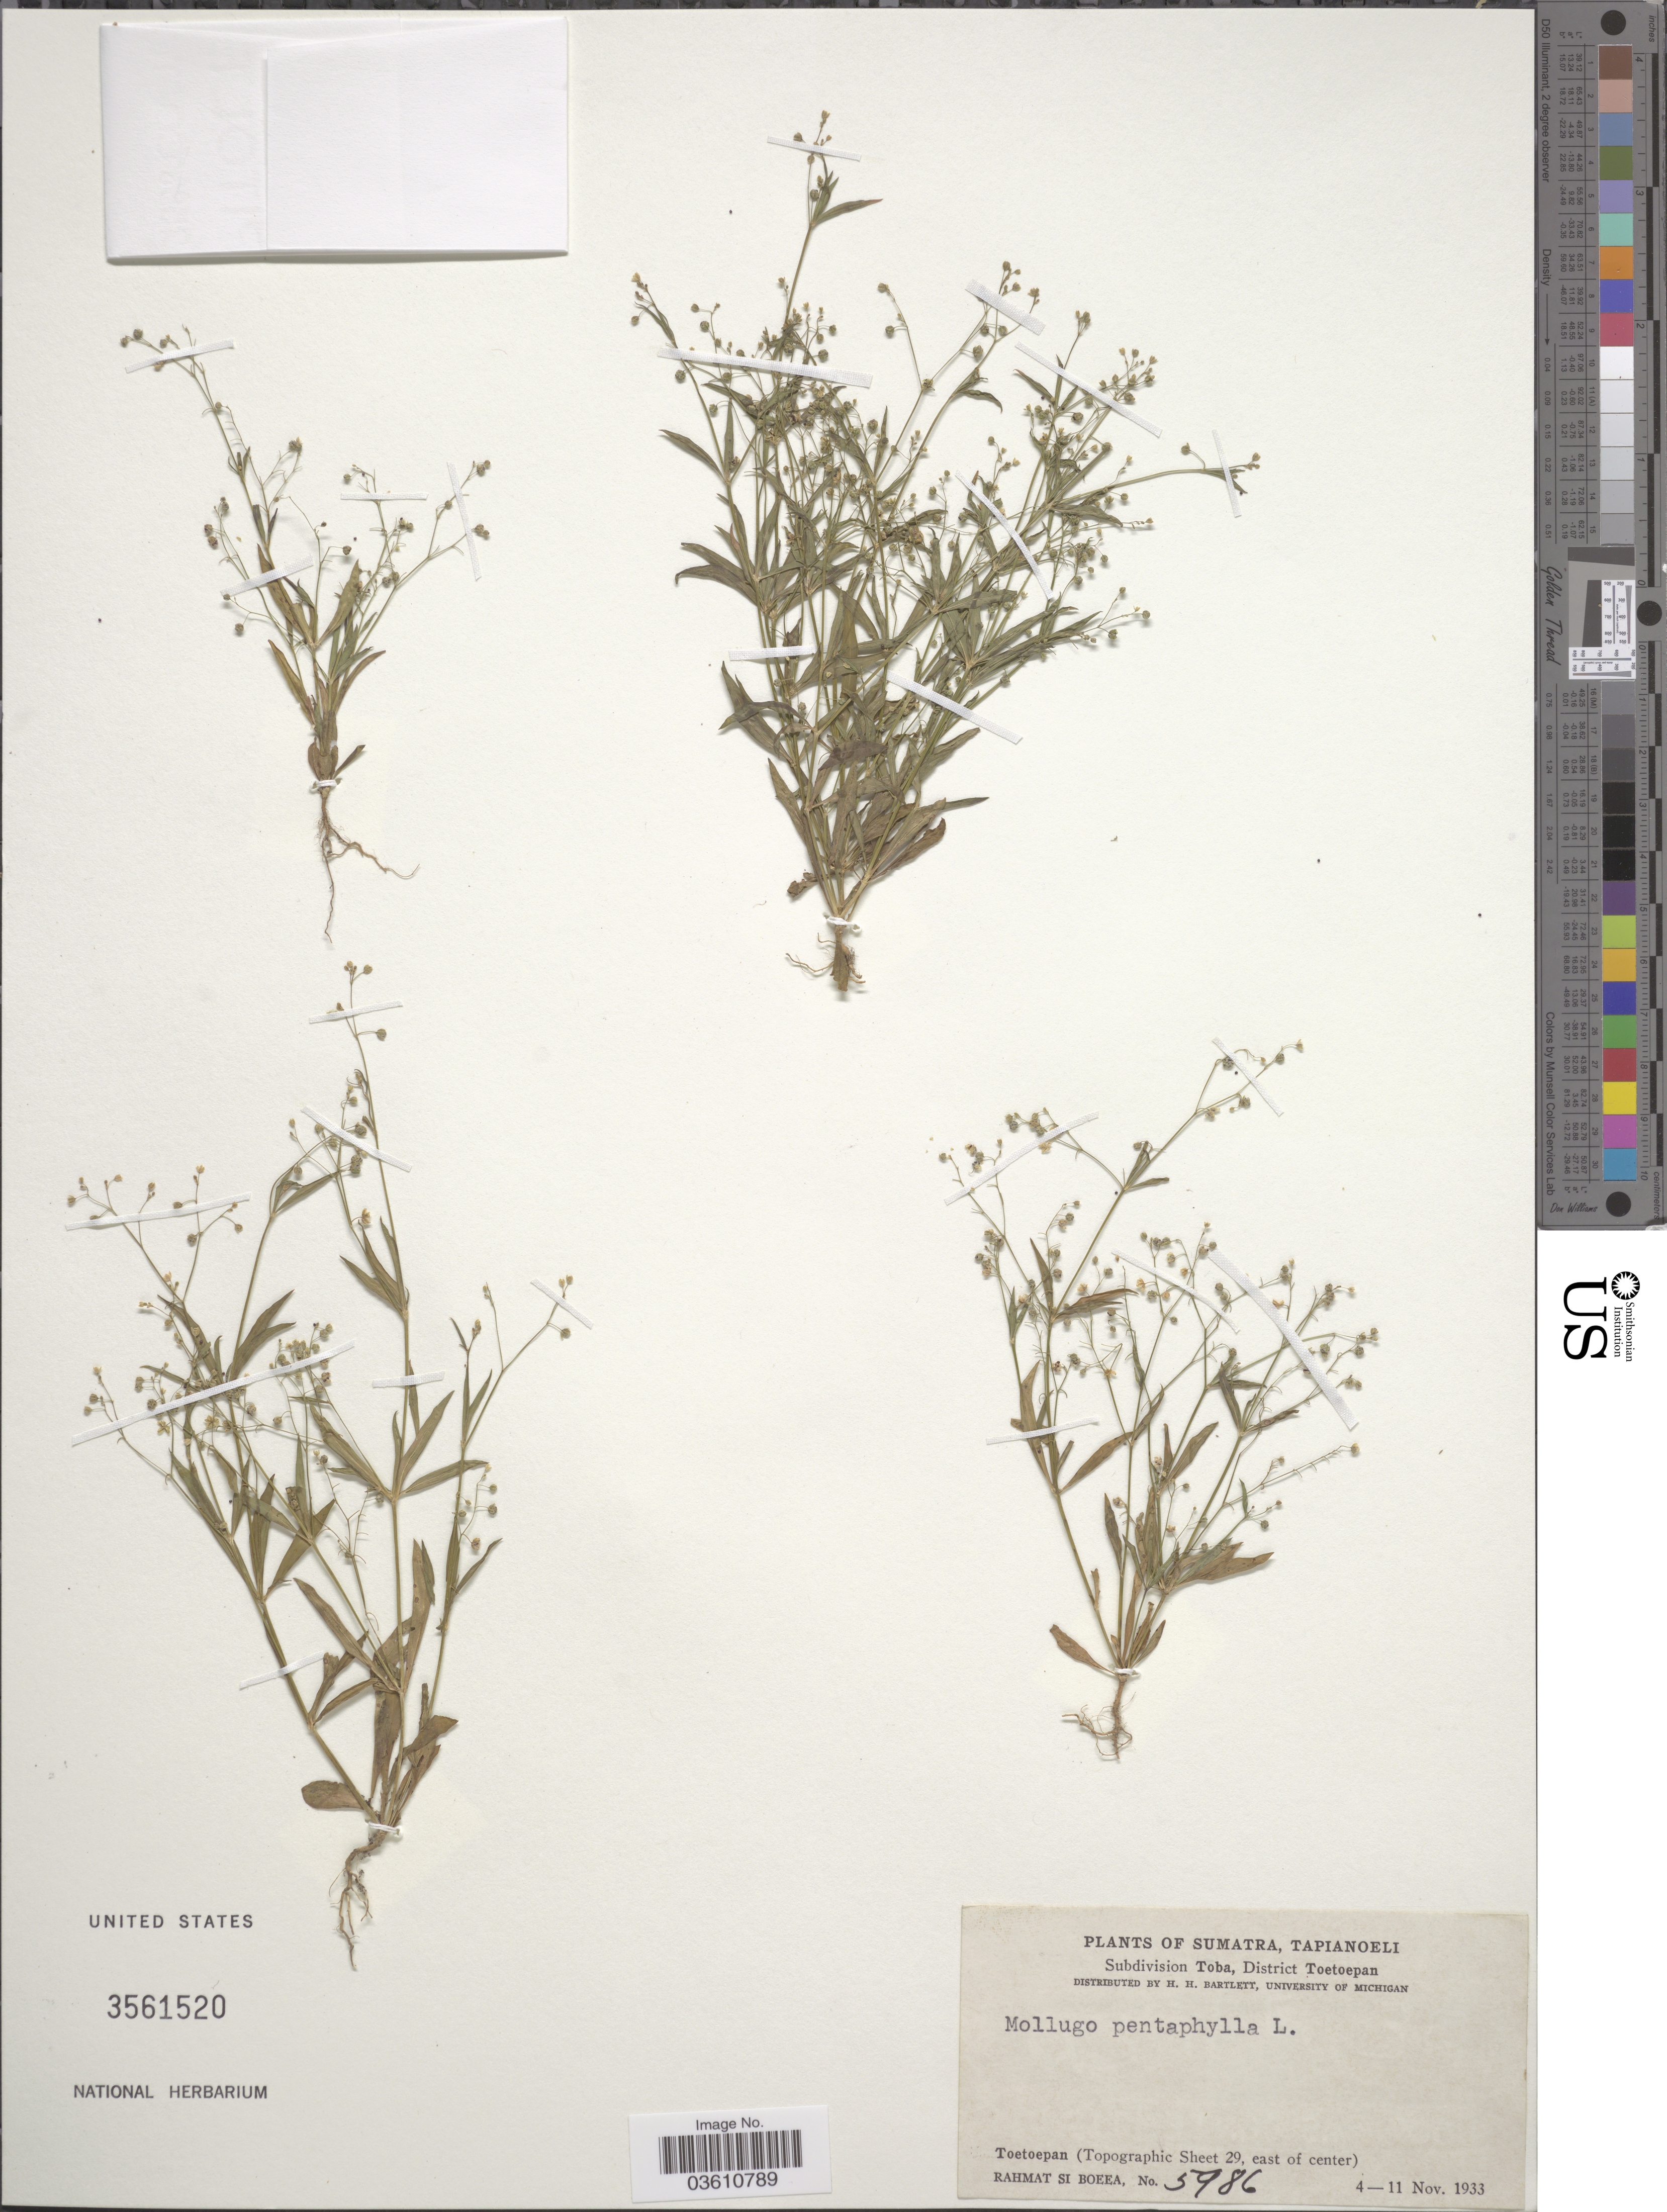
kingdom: Plantae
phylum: Tracheophyta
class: Magnoliopsida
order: Caryophyllales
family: Molluginaceae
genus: Trigastrotheca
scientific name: Trigastrotheca pentaphylla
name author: (L.) Thulin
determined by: Strong, Mark T., (BOT), Smithsonian Institution - National Museum of Natural History (UNITED STATES)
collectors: Rahmat Si Boeea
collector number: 5986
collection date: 1933-11-04/1933-11-11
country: Indonesia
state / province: Sumatra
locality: Tapianoeli Subdivision Toba, District Toetoepan. Toetoepan (Topographic Sheet 29, east of center).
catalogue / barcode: US 3561520